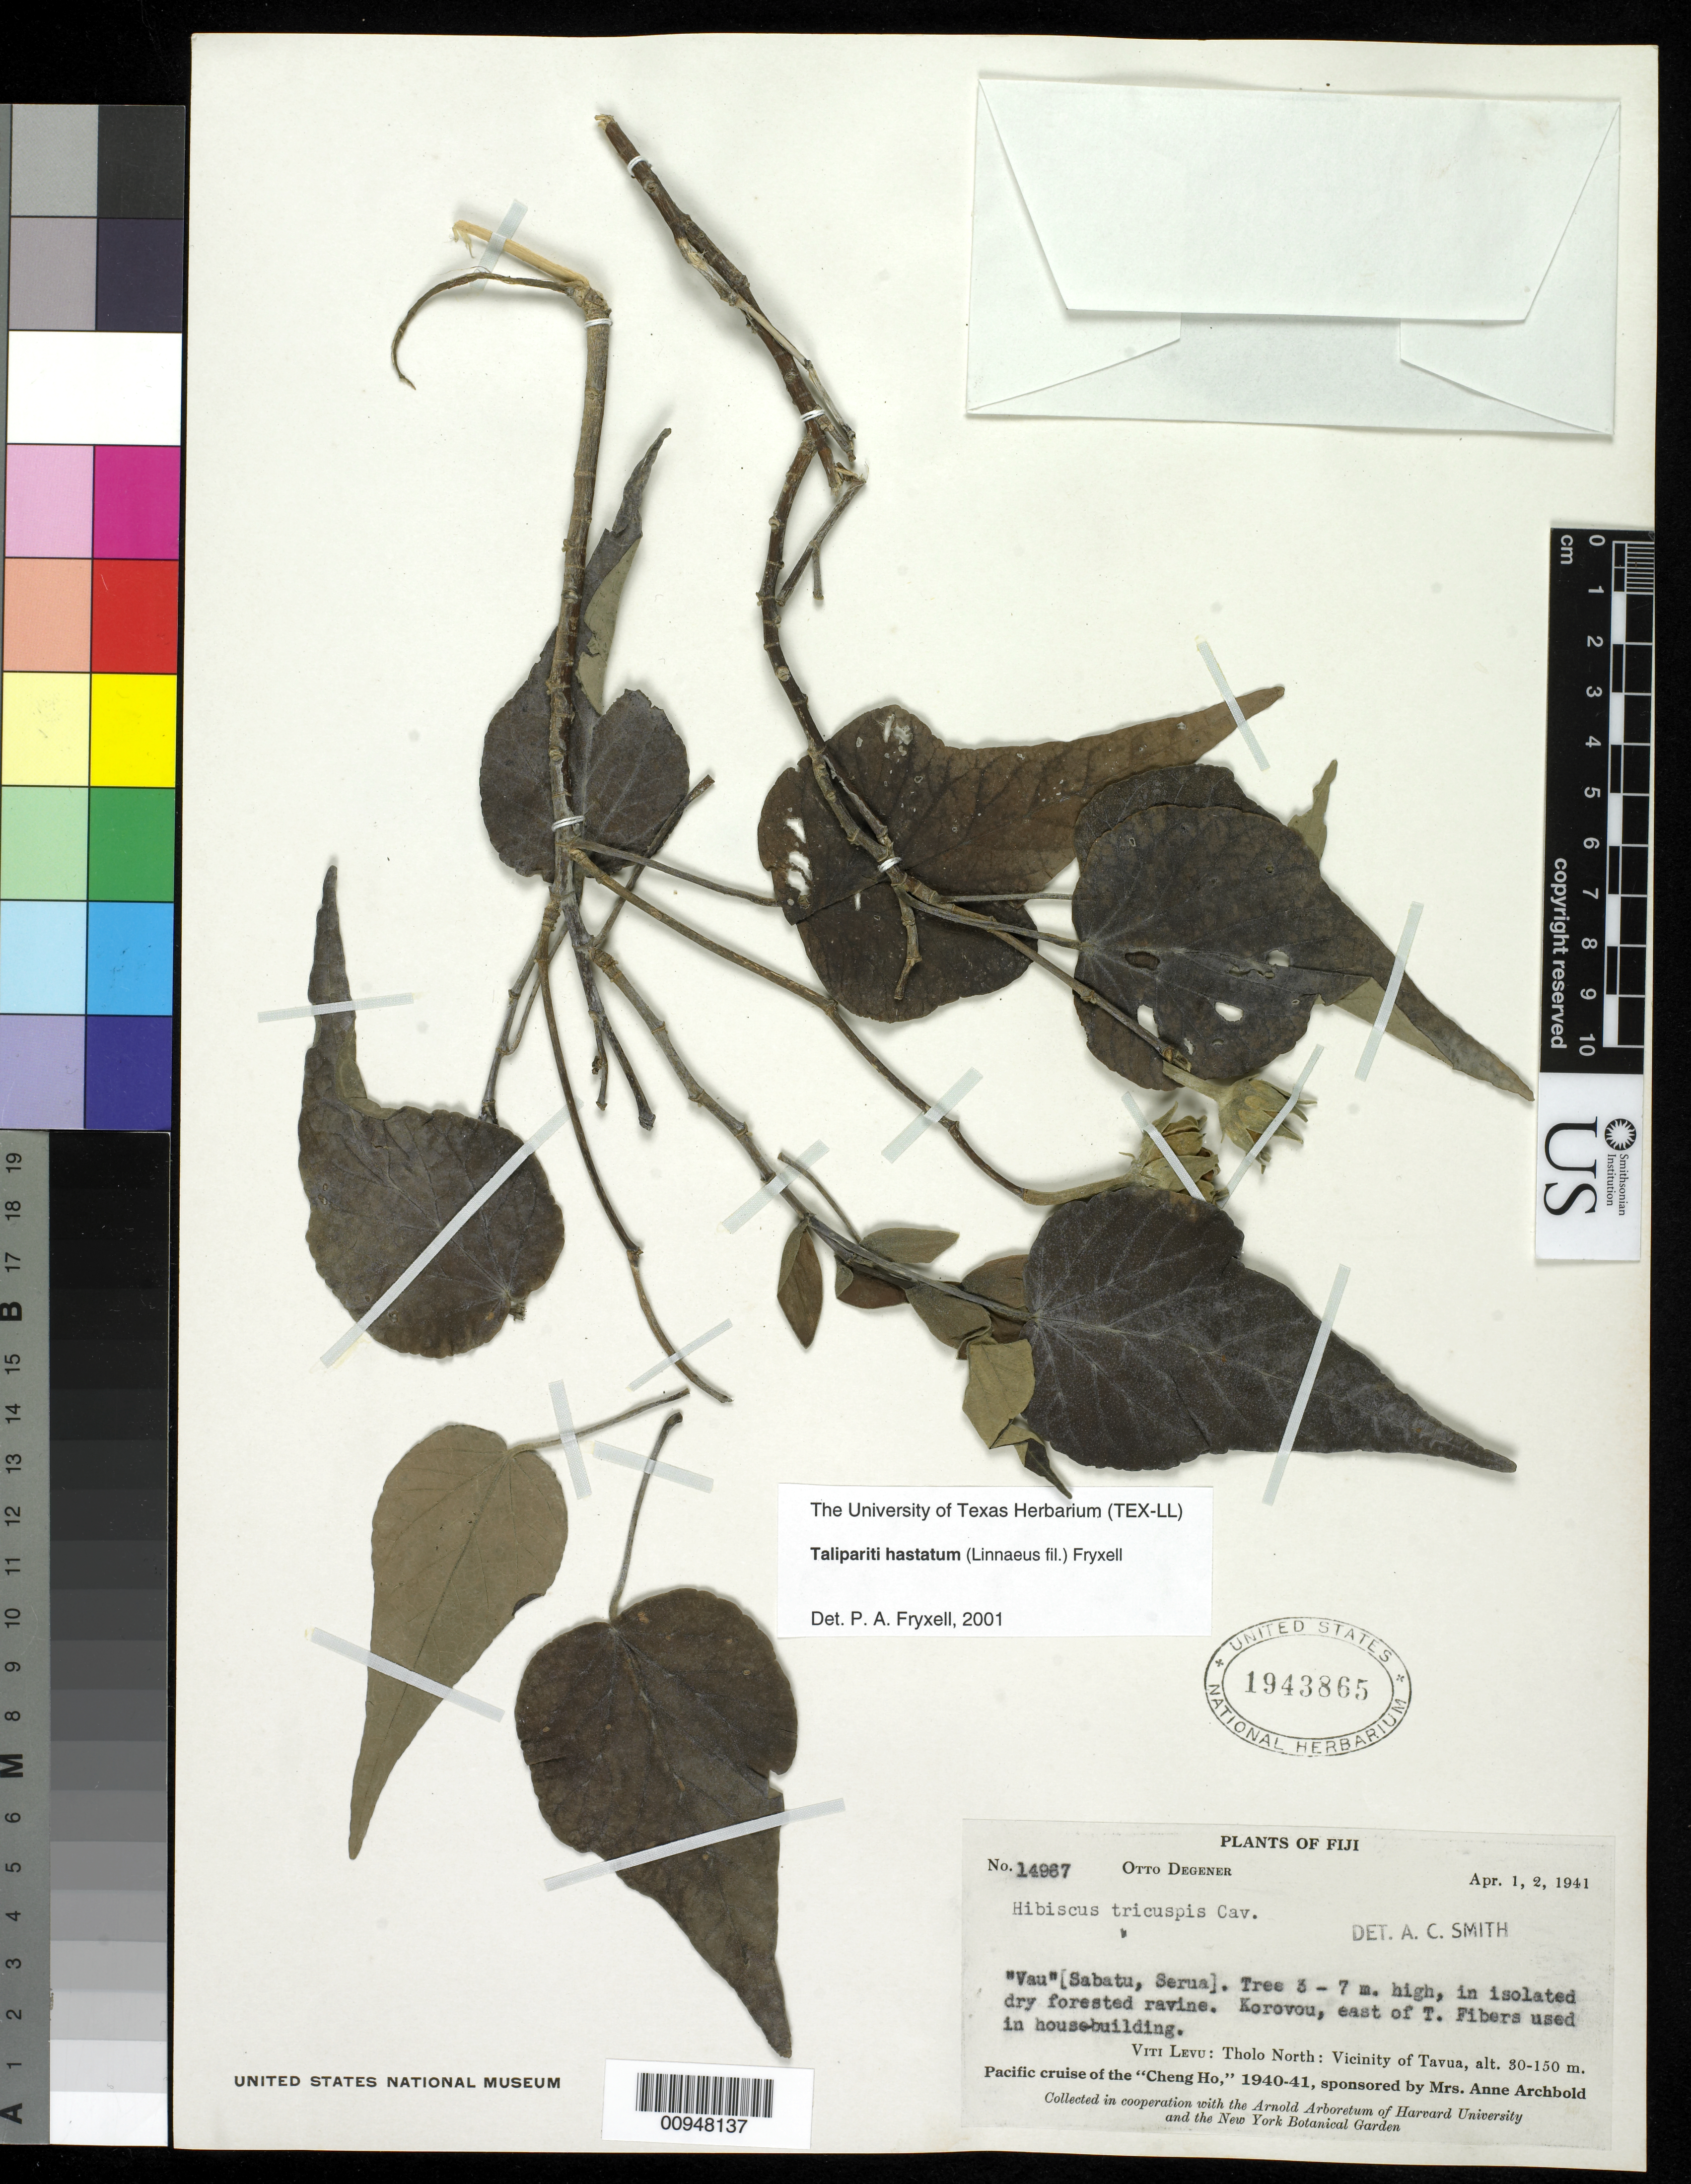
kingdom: Plantae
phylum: Tracheophyta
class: Magnoliopsida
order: Malvales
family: Malvaceae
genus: Talipariti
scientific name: Talipariti tiliaceum var. tiliaceum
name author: (L.) Fryxell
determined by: Dorr, Laurence J., Curator (BOT), Smithsonian Institution - National Museum of Natural History (UNITED STATES)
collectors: O. Degener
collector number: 14967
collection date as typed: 01 Apr 1941 to 02 Apr 1941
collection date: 1941-04-01/1941-04-02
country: Fiji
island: Viti Levu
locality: Isolated dry forest ravine, Korovou, E of Tavua.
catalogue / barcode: US 1943865